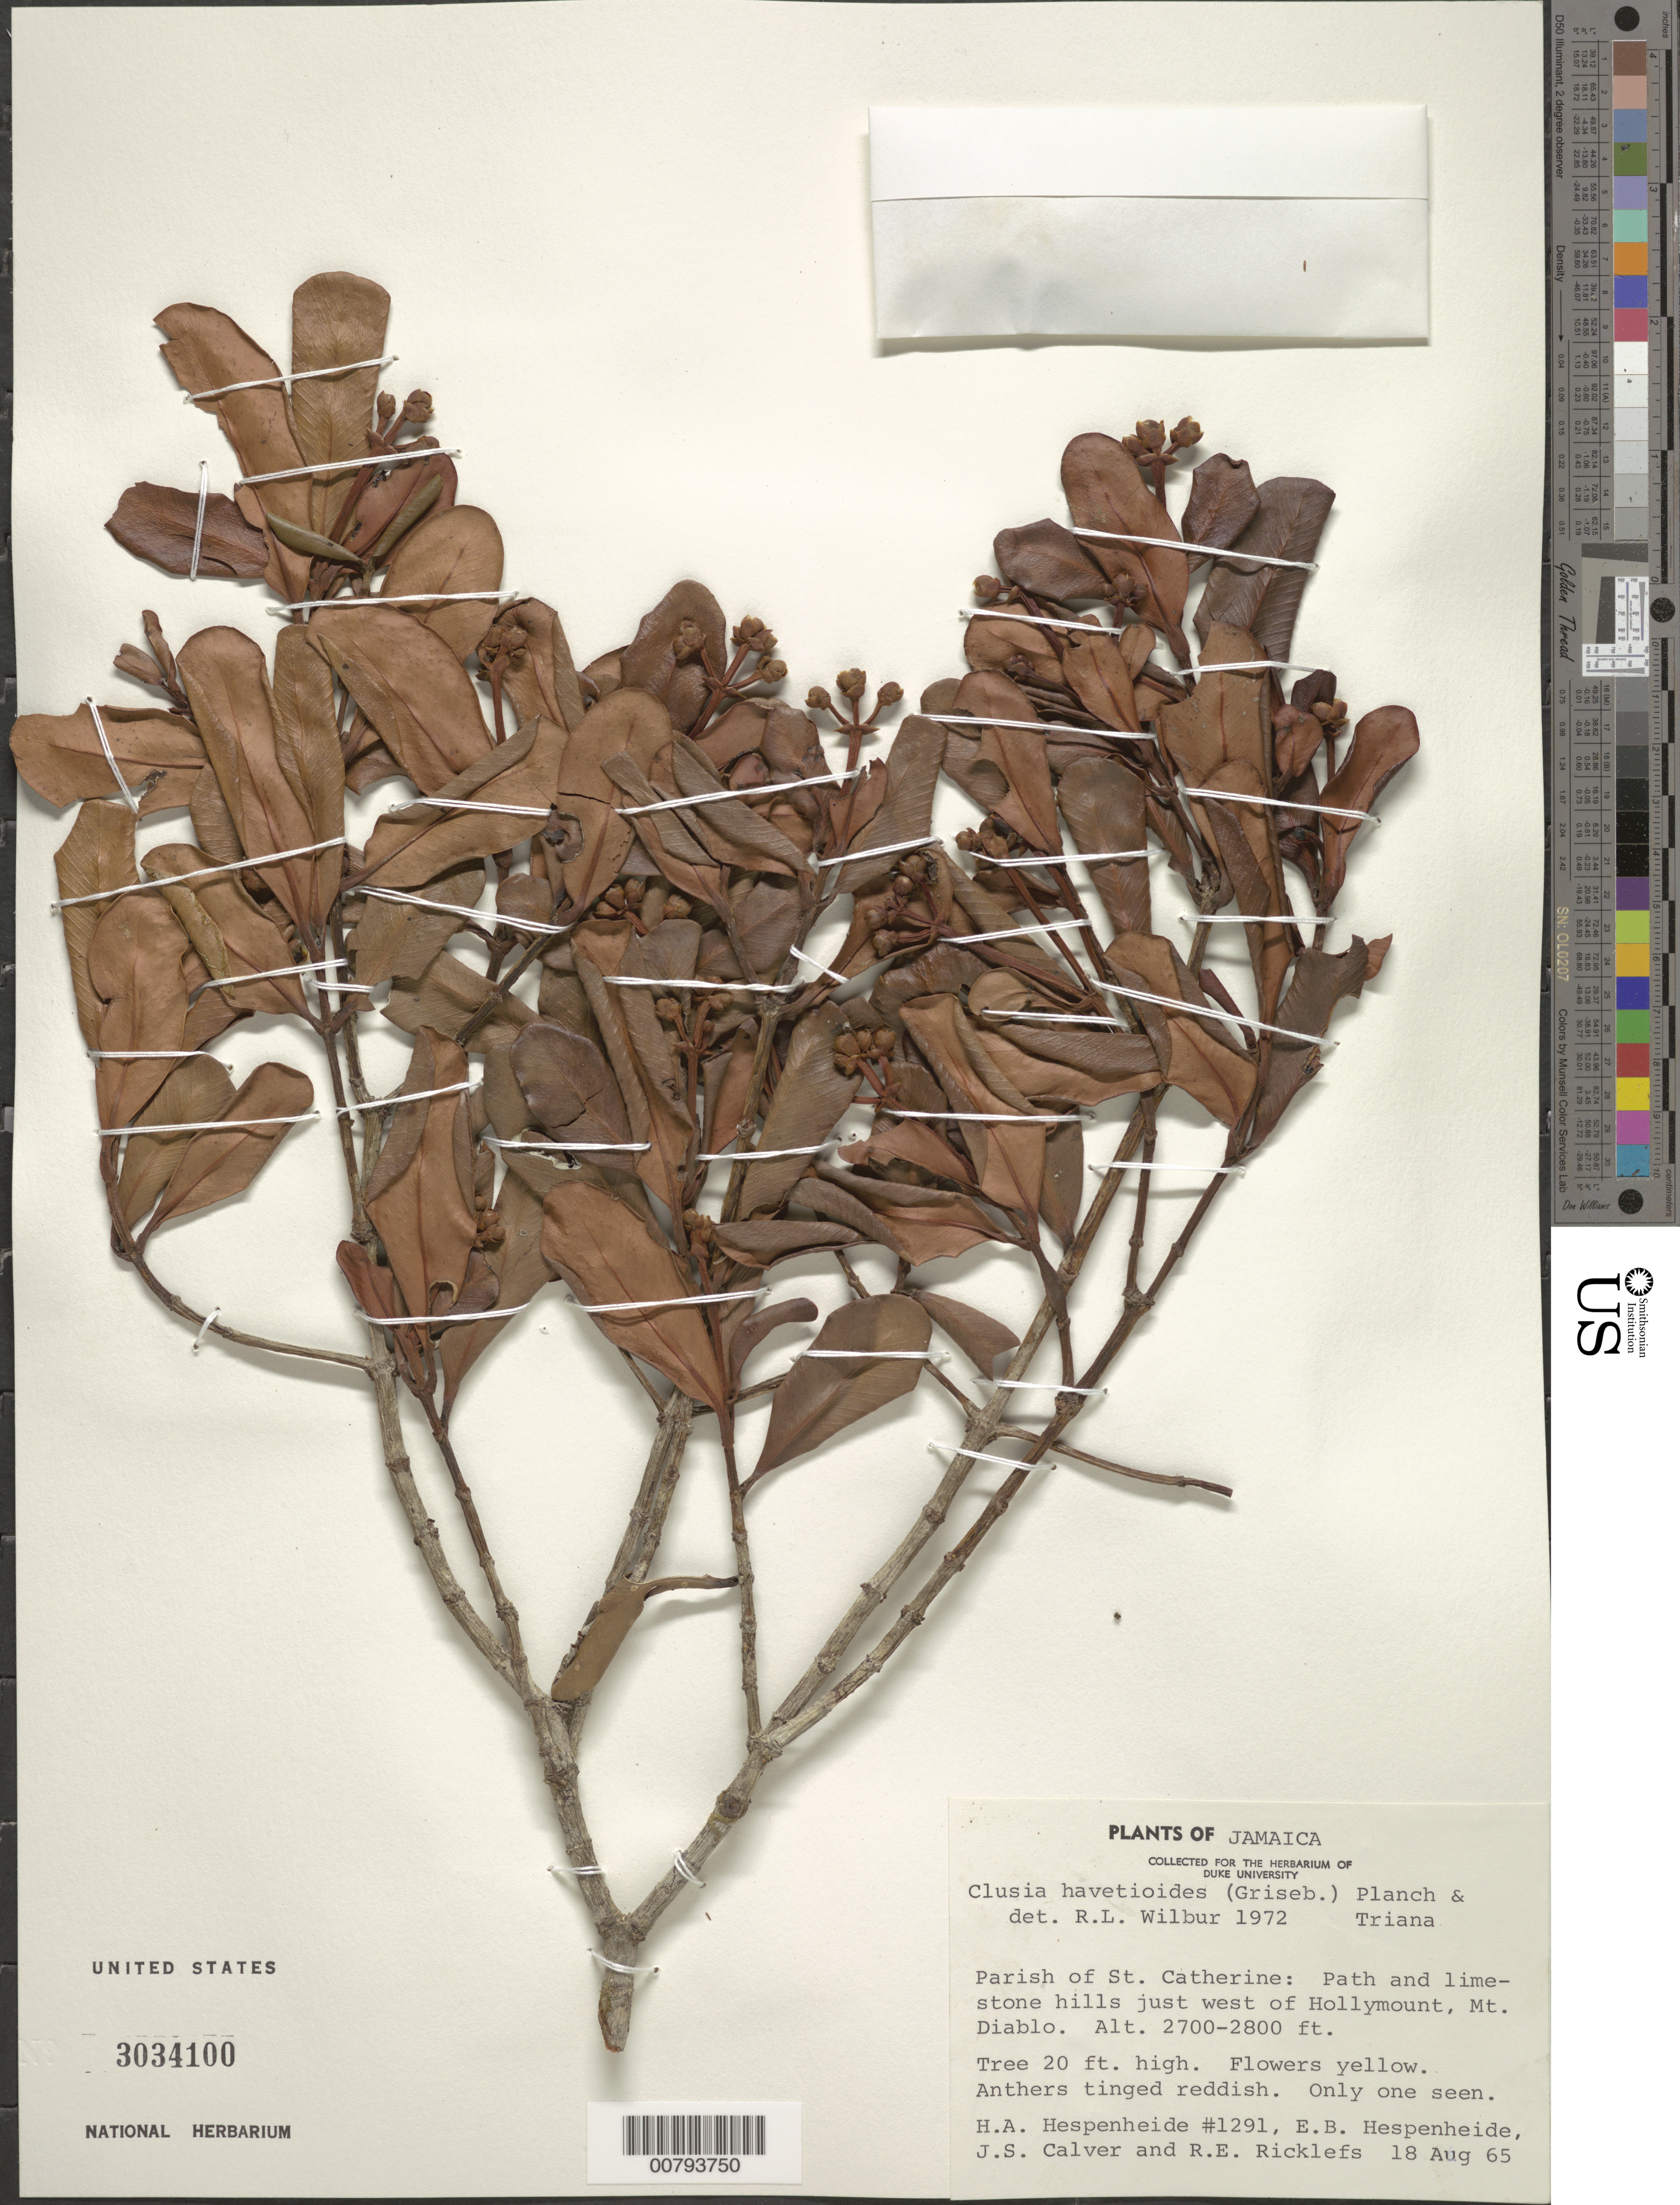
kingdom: Plantae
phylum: Tracheophyta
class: Magnoliopsida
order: Malpighiales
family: Clusiaceae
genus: Clusia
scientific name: Clusia havetioides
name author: (Griseb.) Planch. & Triana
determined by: Wilbur, R. L.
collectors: H. A. Hespenheide, E. Hespenheide, J. Calver & R. Ricklefs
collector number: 1291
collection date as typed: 18 Aug 1965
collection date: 1965-08-18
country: Jamaica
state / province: Saint Catherine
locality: Path and limestone hills just west of Hollymount, Mt. Diablo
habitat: Limestone hills, path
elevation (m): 823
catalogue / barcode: US 3034100